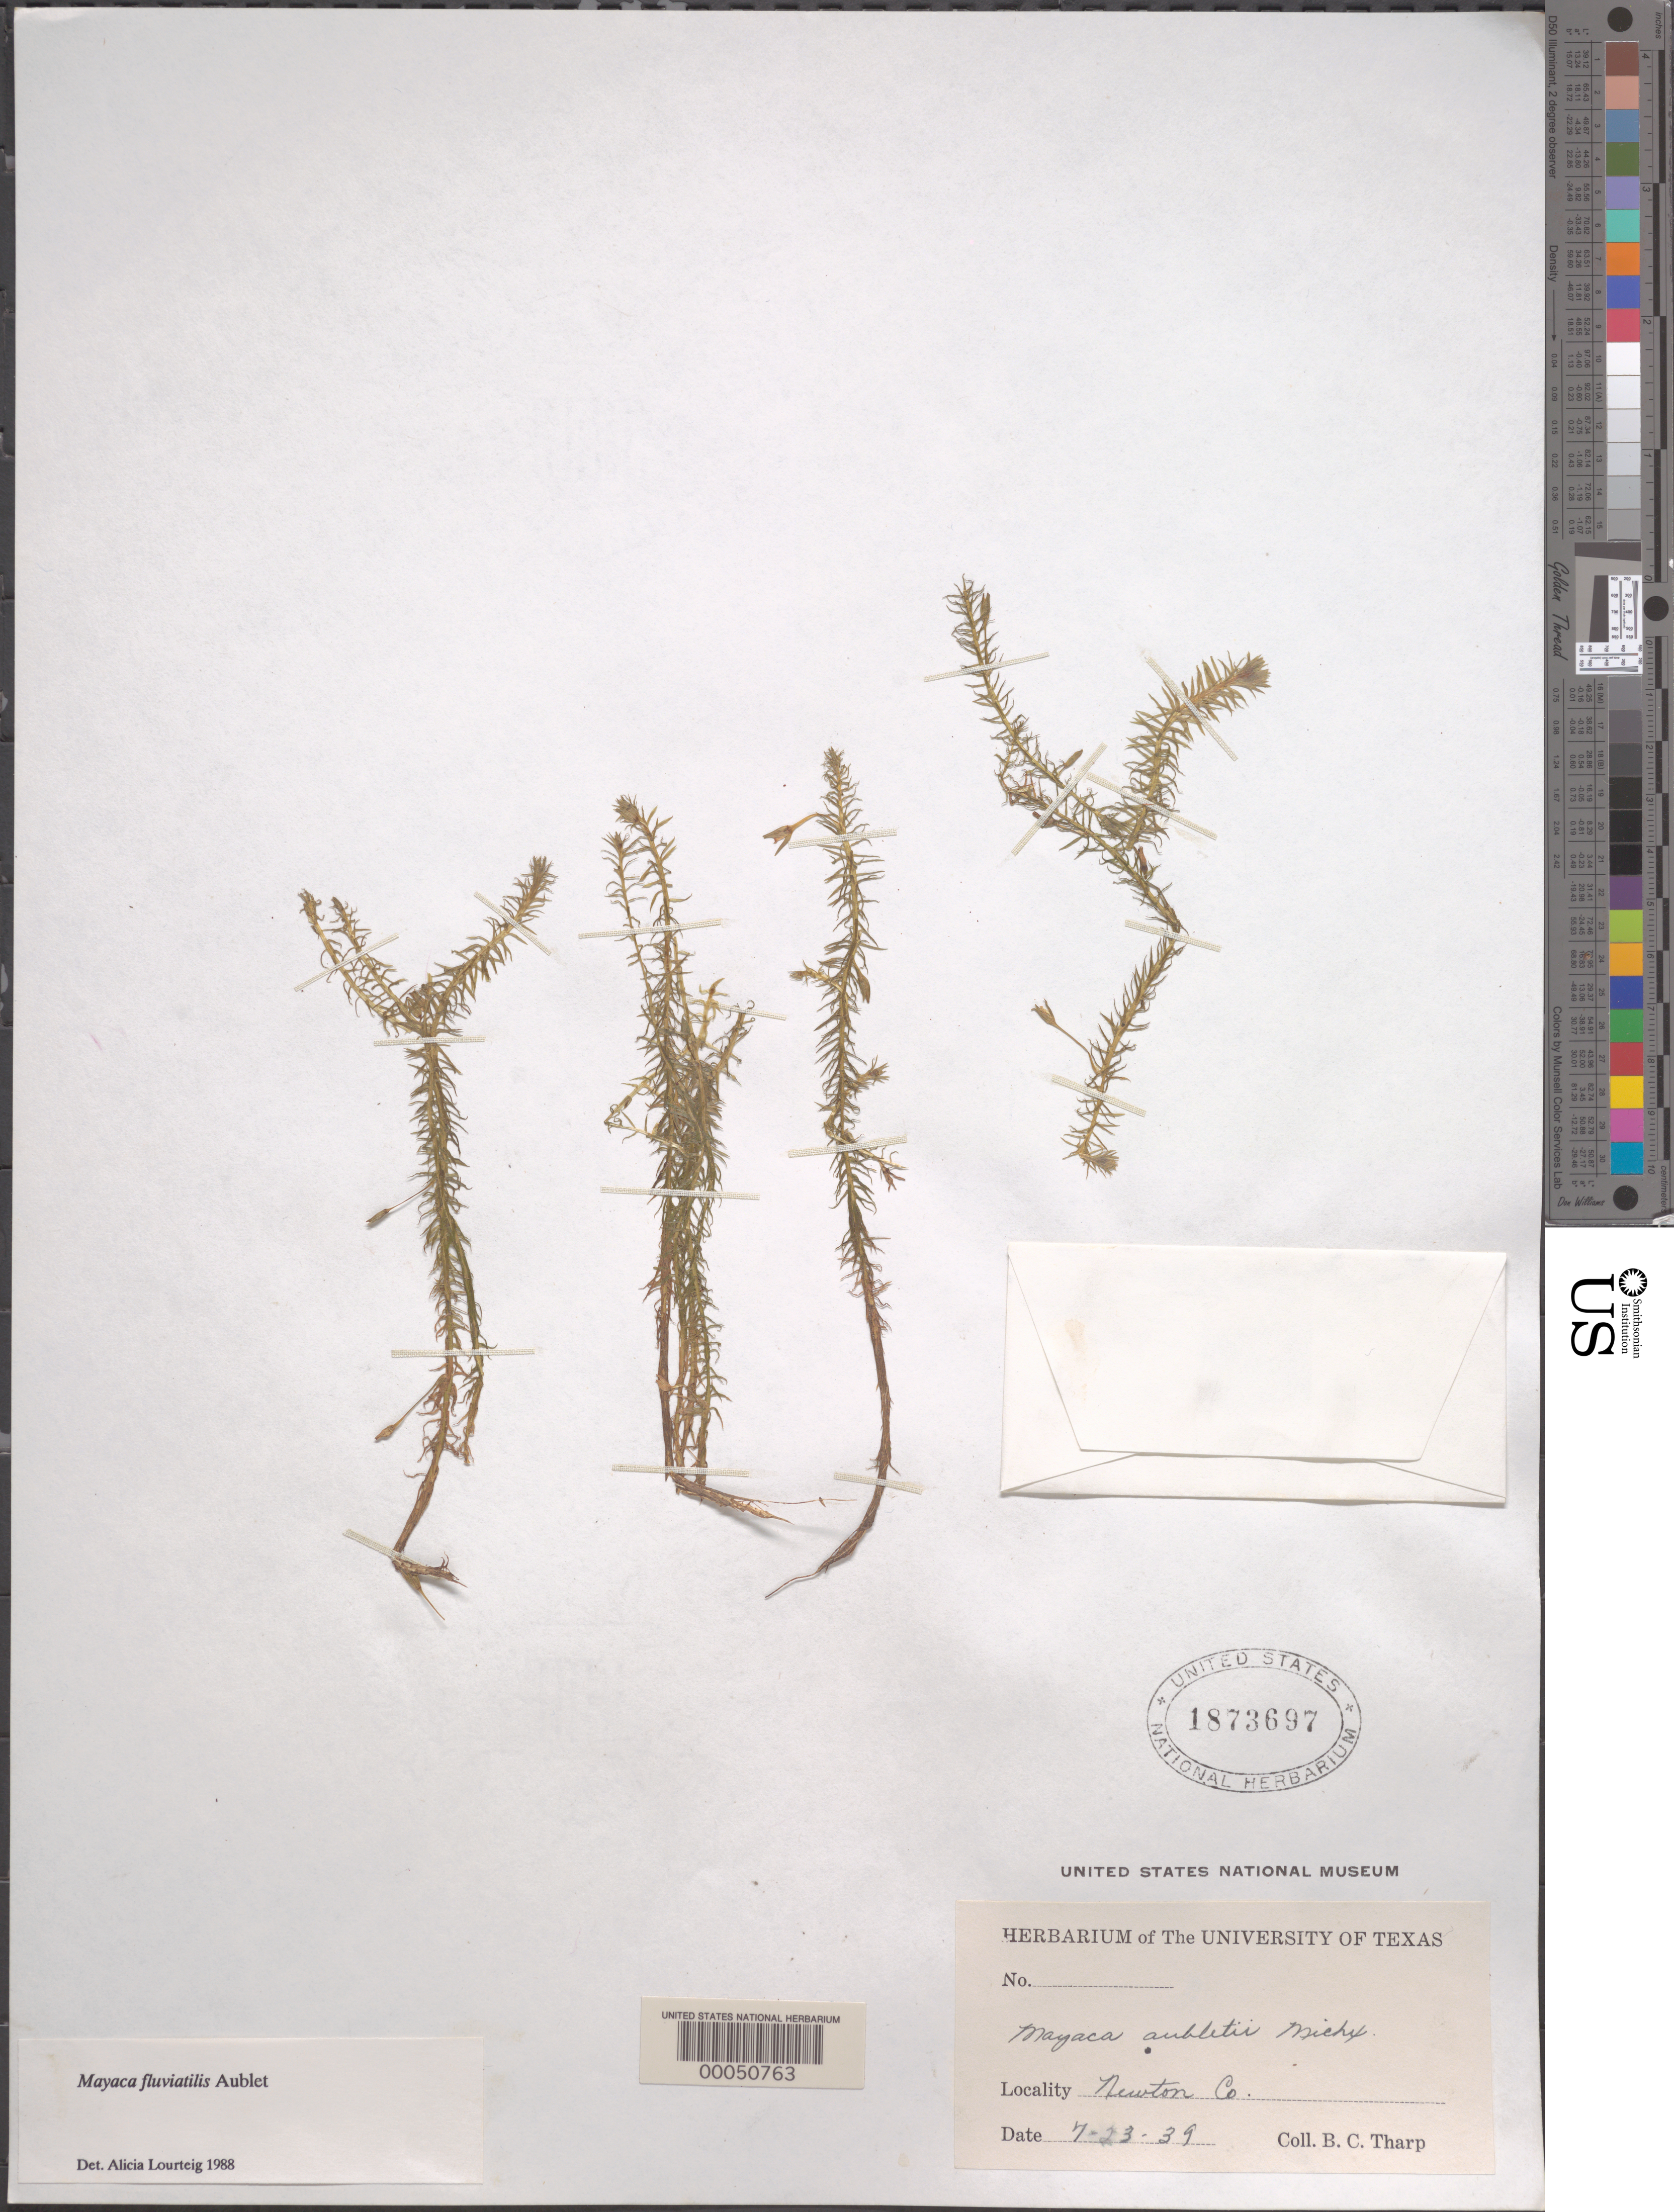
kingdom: Plantae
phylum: Tracheophyta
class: Liliopsida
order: Poales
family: Mayacaceae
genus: Mayaca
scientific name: Mayaca fluviatilis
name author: Aubl.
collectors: B. C. Tharp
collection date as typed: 23 Jul 1939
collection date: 1939-07-23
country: United States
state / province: Texas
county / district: Newton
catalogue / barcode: US 1873697